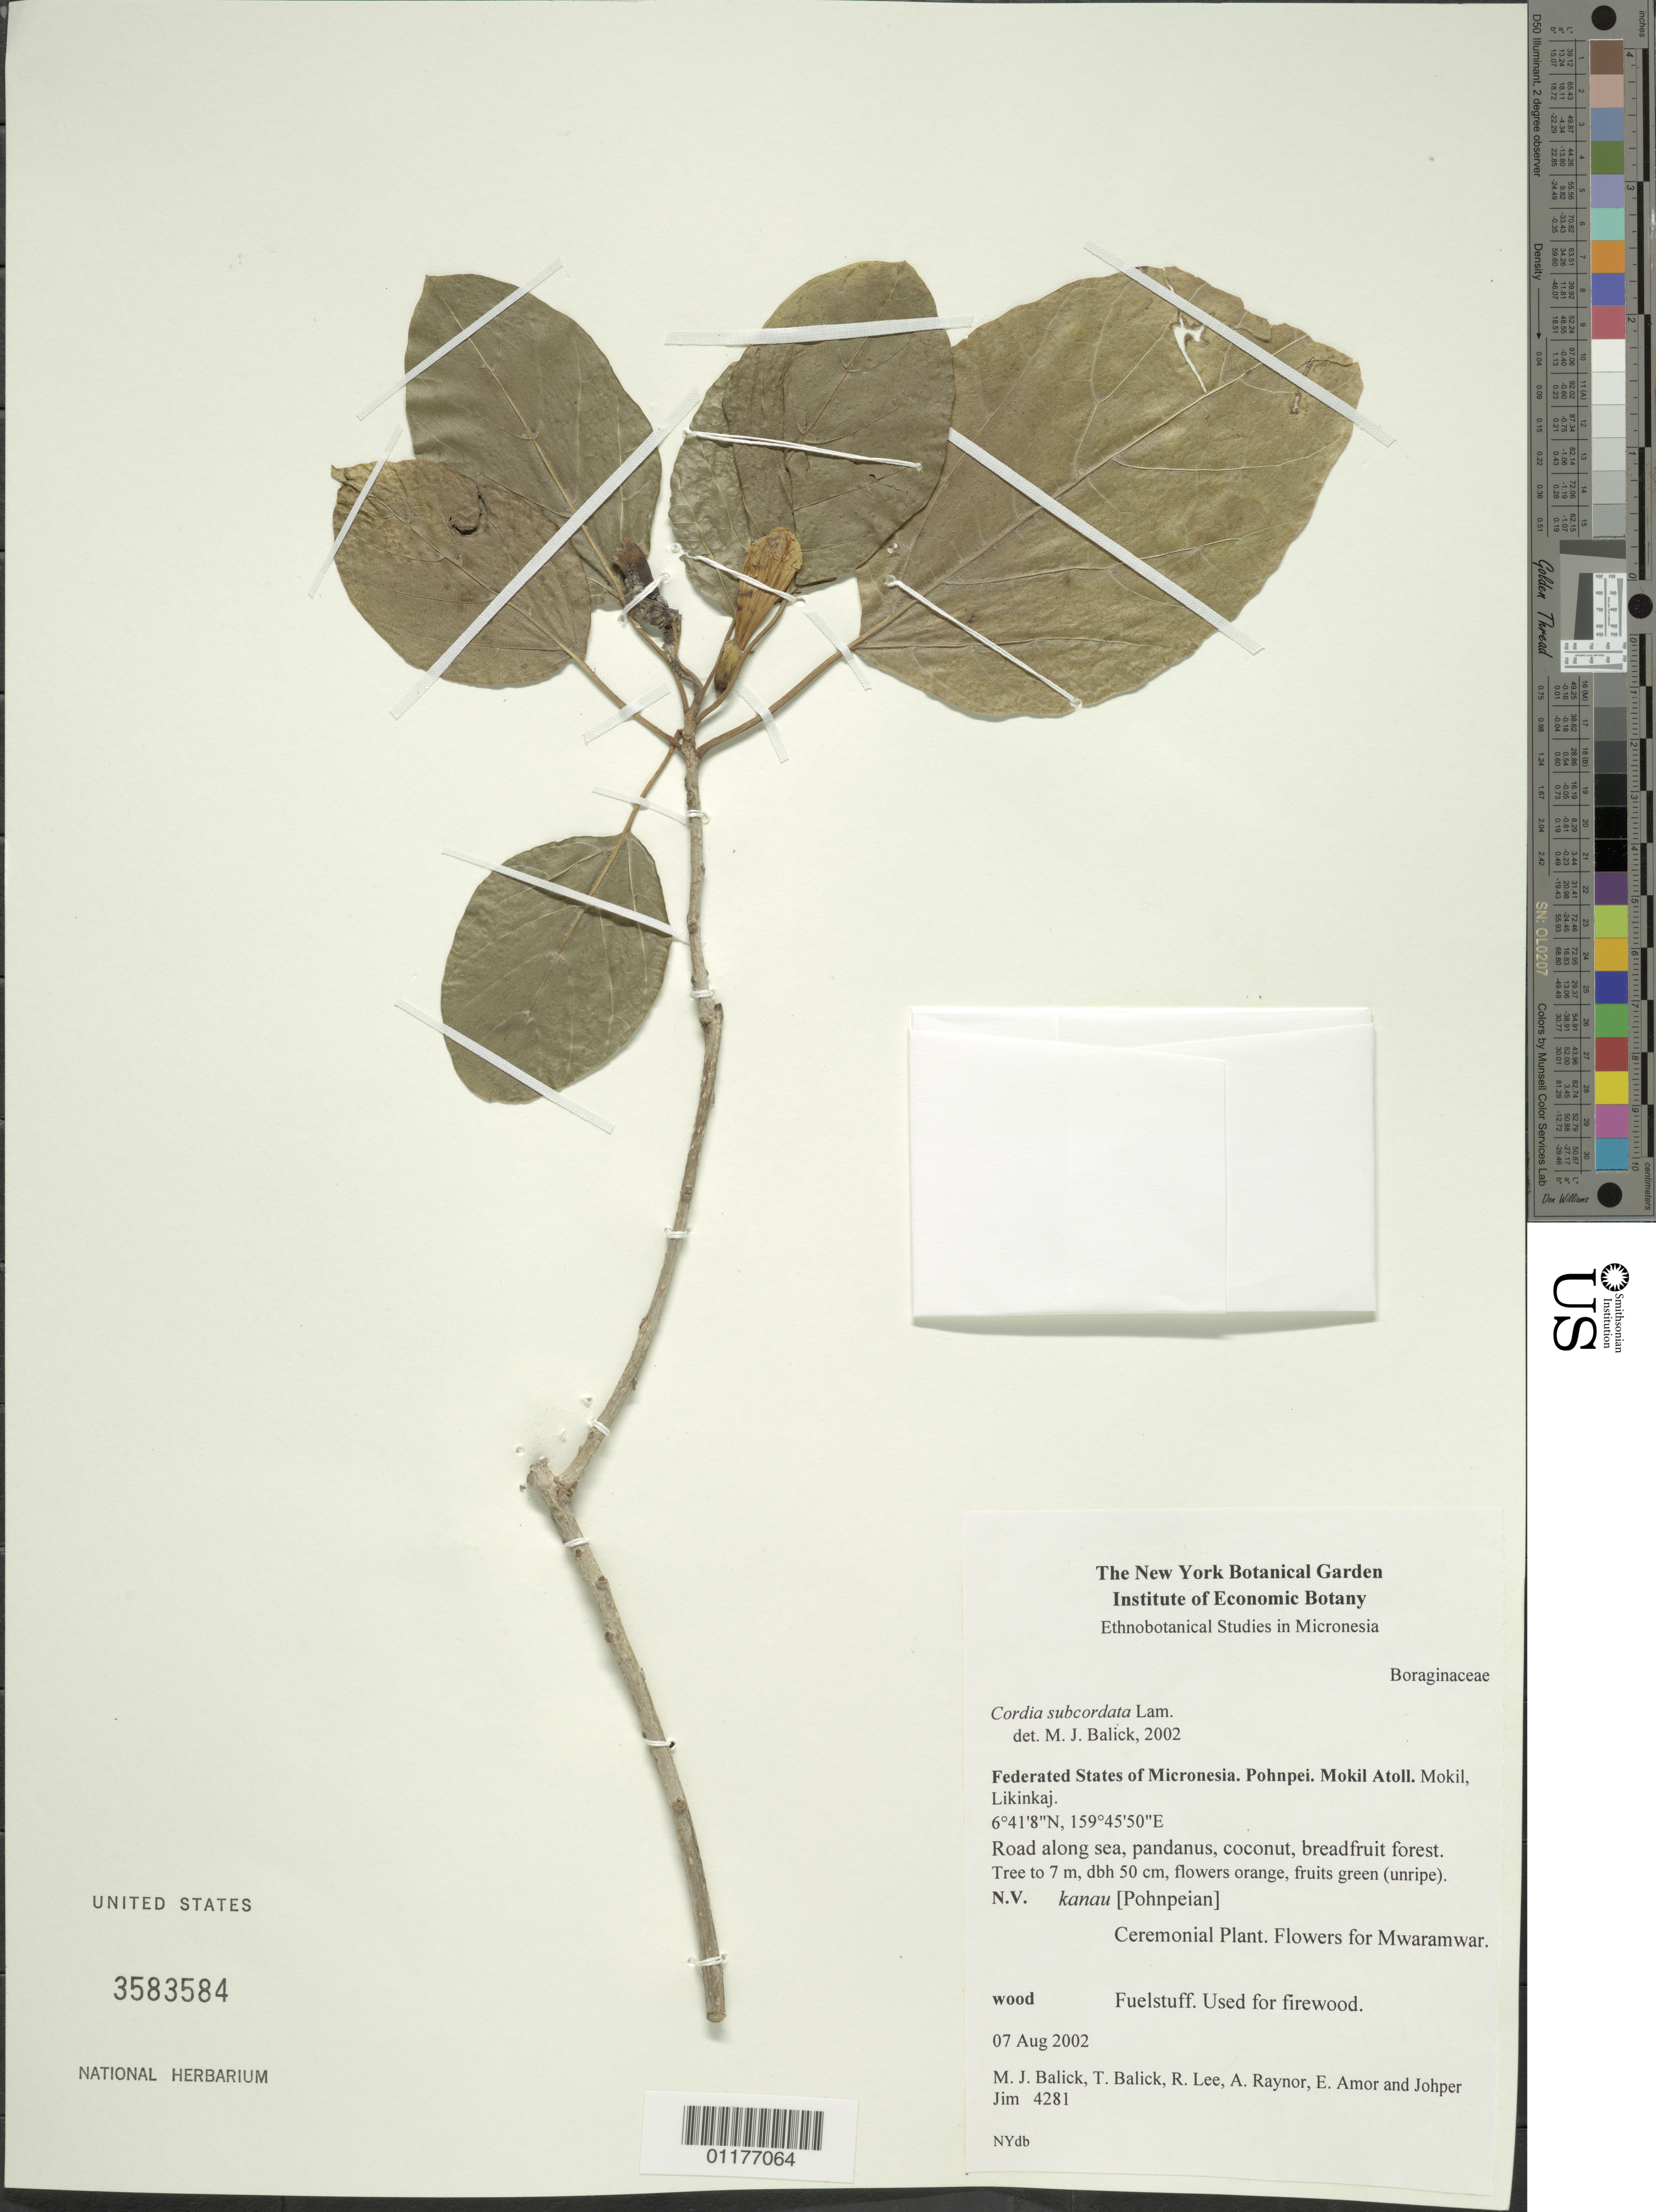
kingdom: Plantae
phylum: Tracheophyta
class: Magnoliopsida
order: Boraginales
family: Cordiaceae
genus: Cordia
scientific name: Cordia subcordata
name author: Lam.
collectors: M. J. Balick, T. Balick, R. Lee, A. Raynor, E. A. Amor & J. Jim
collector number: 4281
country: Micronesia, Federated States of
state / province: Pohnpei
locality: Mokil Atoll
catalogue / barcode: US 3583594